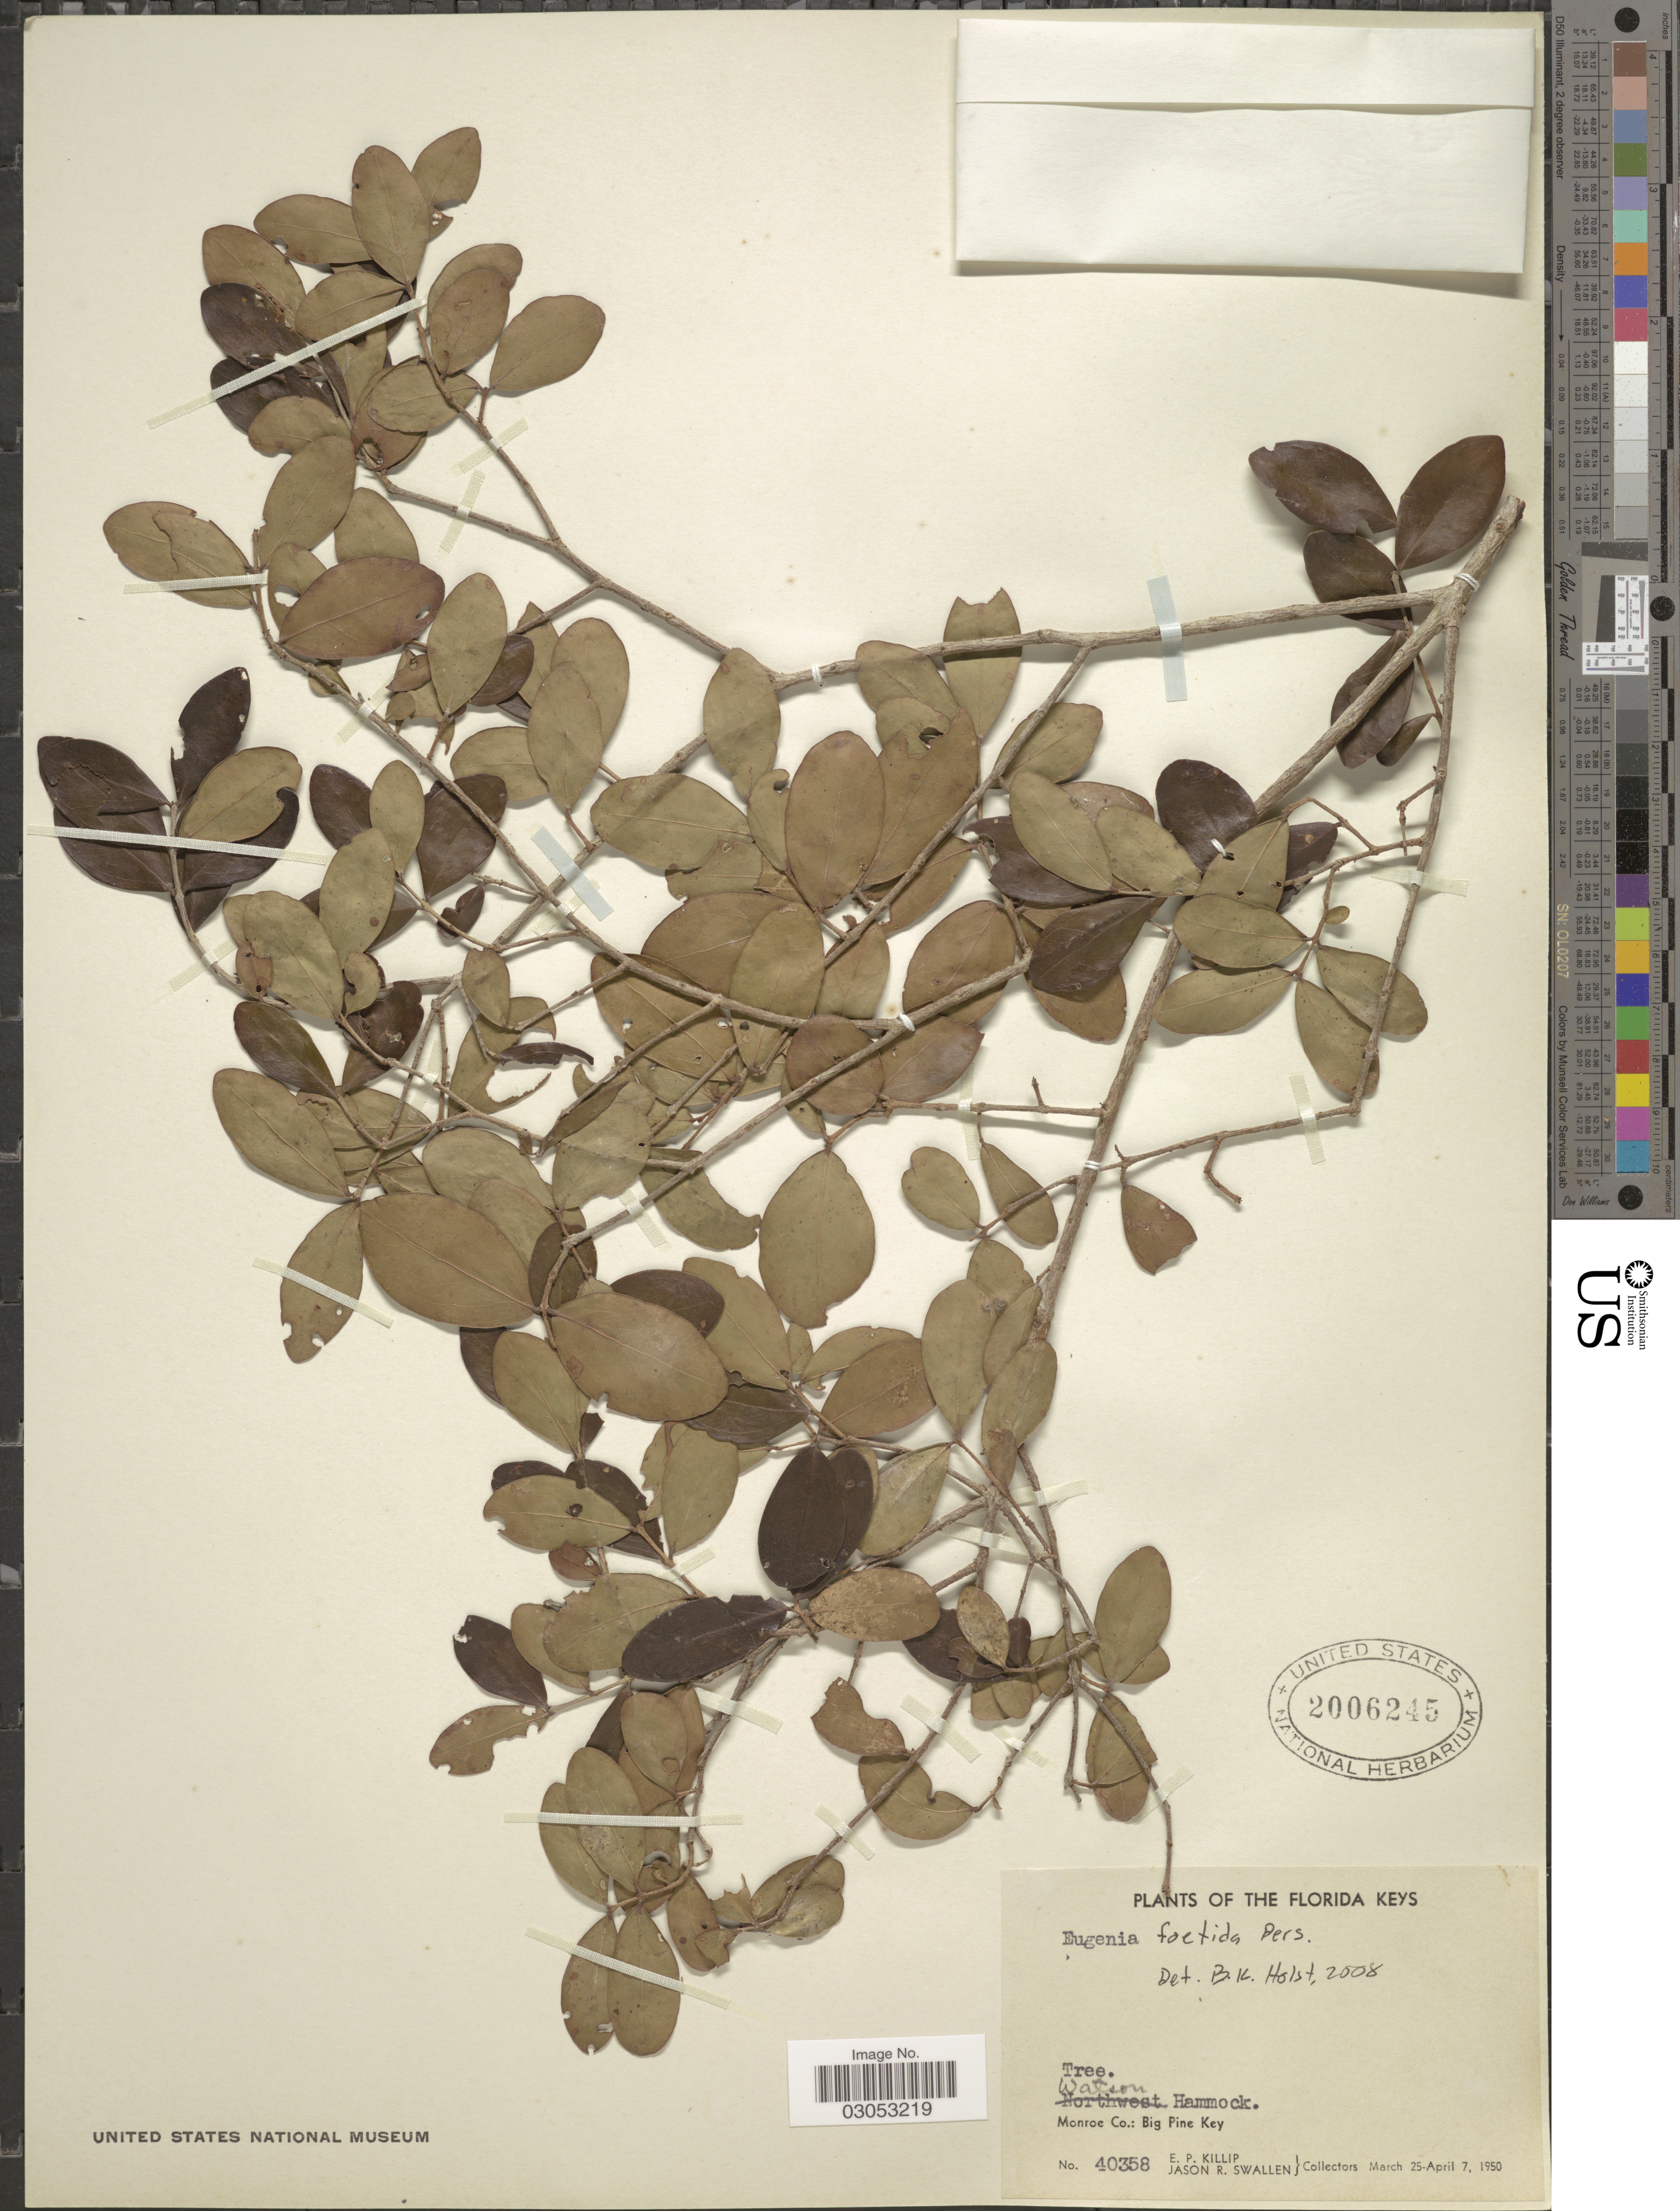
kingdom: Plantae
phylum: Tracheophyta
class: Magnoliopsida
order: Myrtales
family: Myrtaceae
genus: Eugenia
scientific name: Eugenia foetida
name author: Pers.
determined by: Strong, Mark T., (BOT), Smithsonian Institution - National Museum of Natural History (UNITED STATES)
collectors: E. P. Killip & J. R. Swallen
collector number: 40358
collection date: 1950-03-25/1950-04-07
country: United States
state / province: Florida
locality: The Florida Keys, Monroe Co.: Big Pine Key.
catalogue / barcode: US 2006245